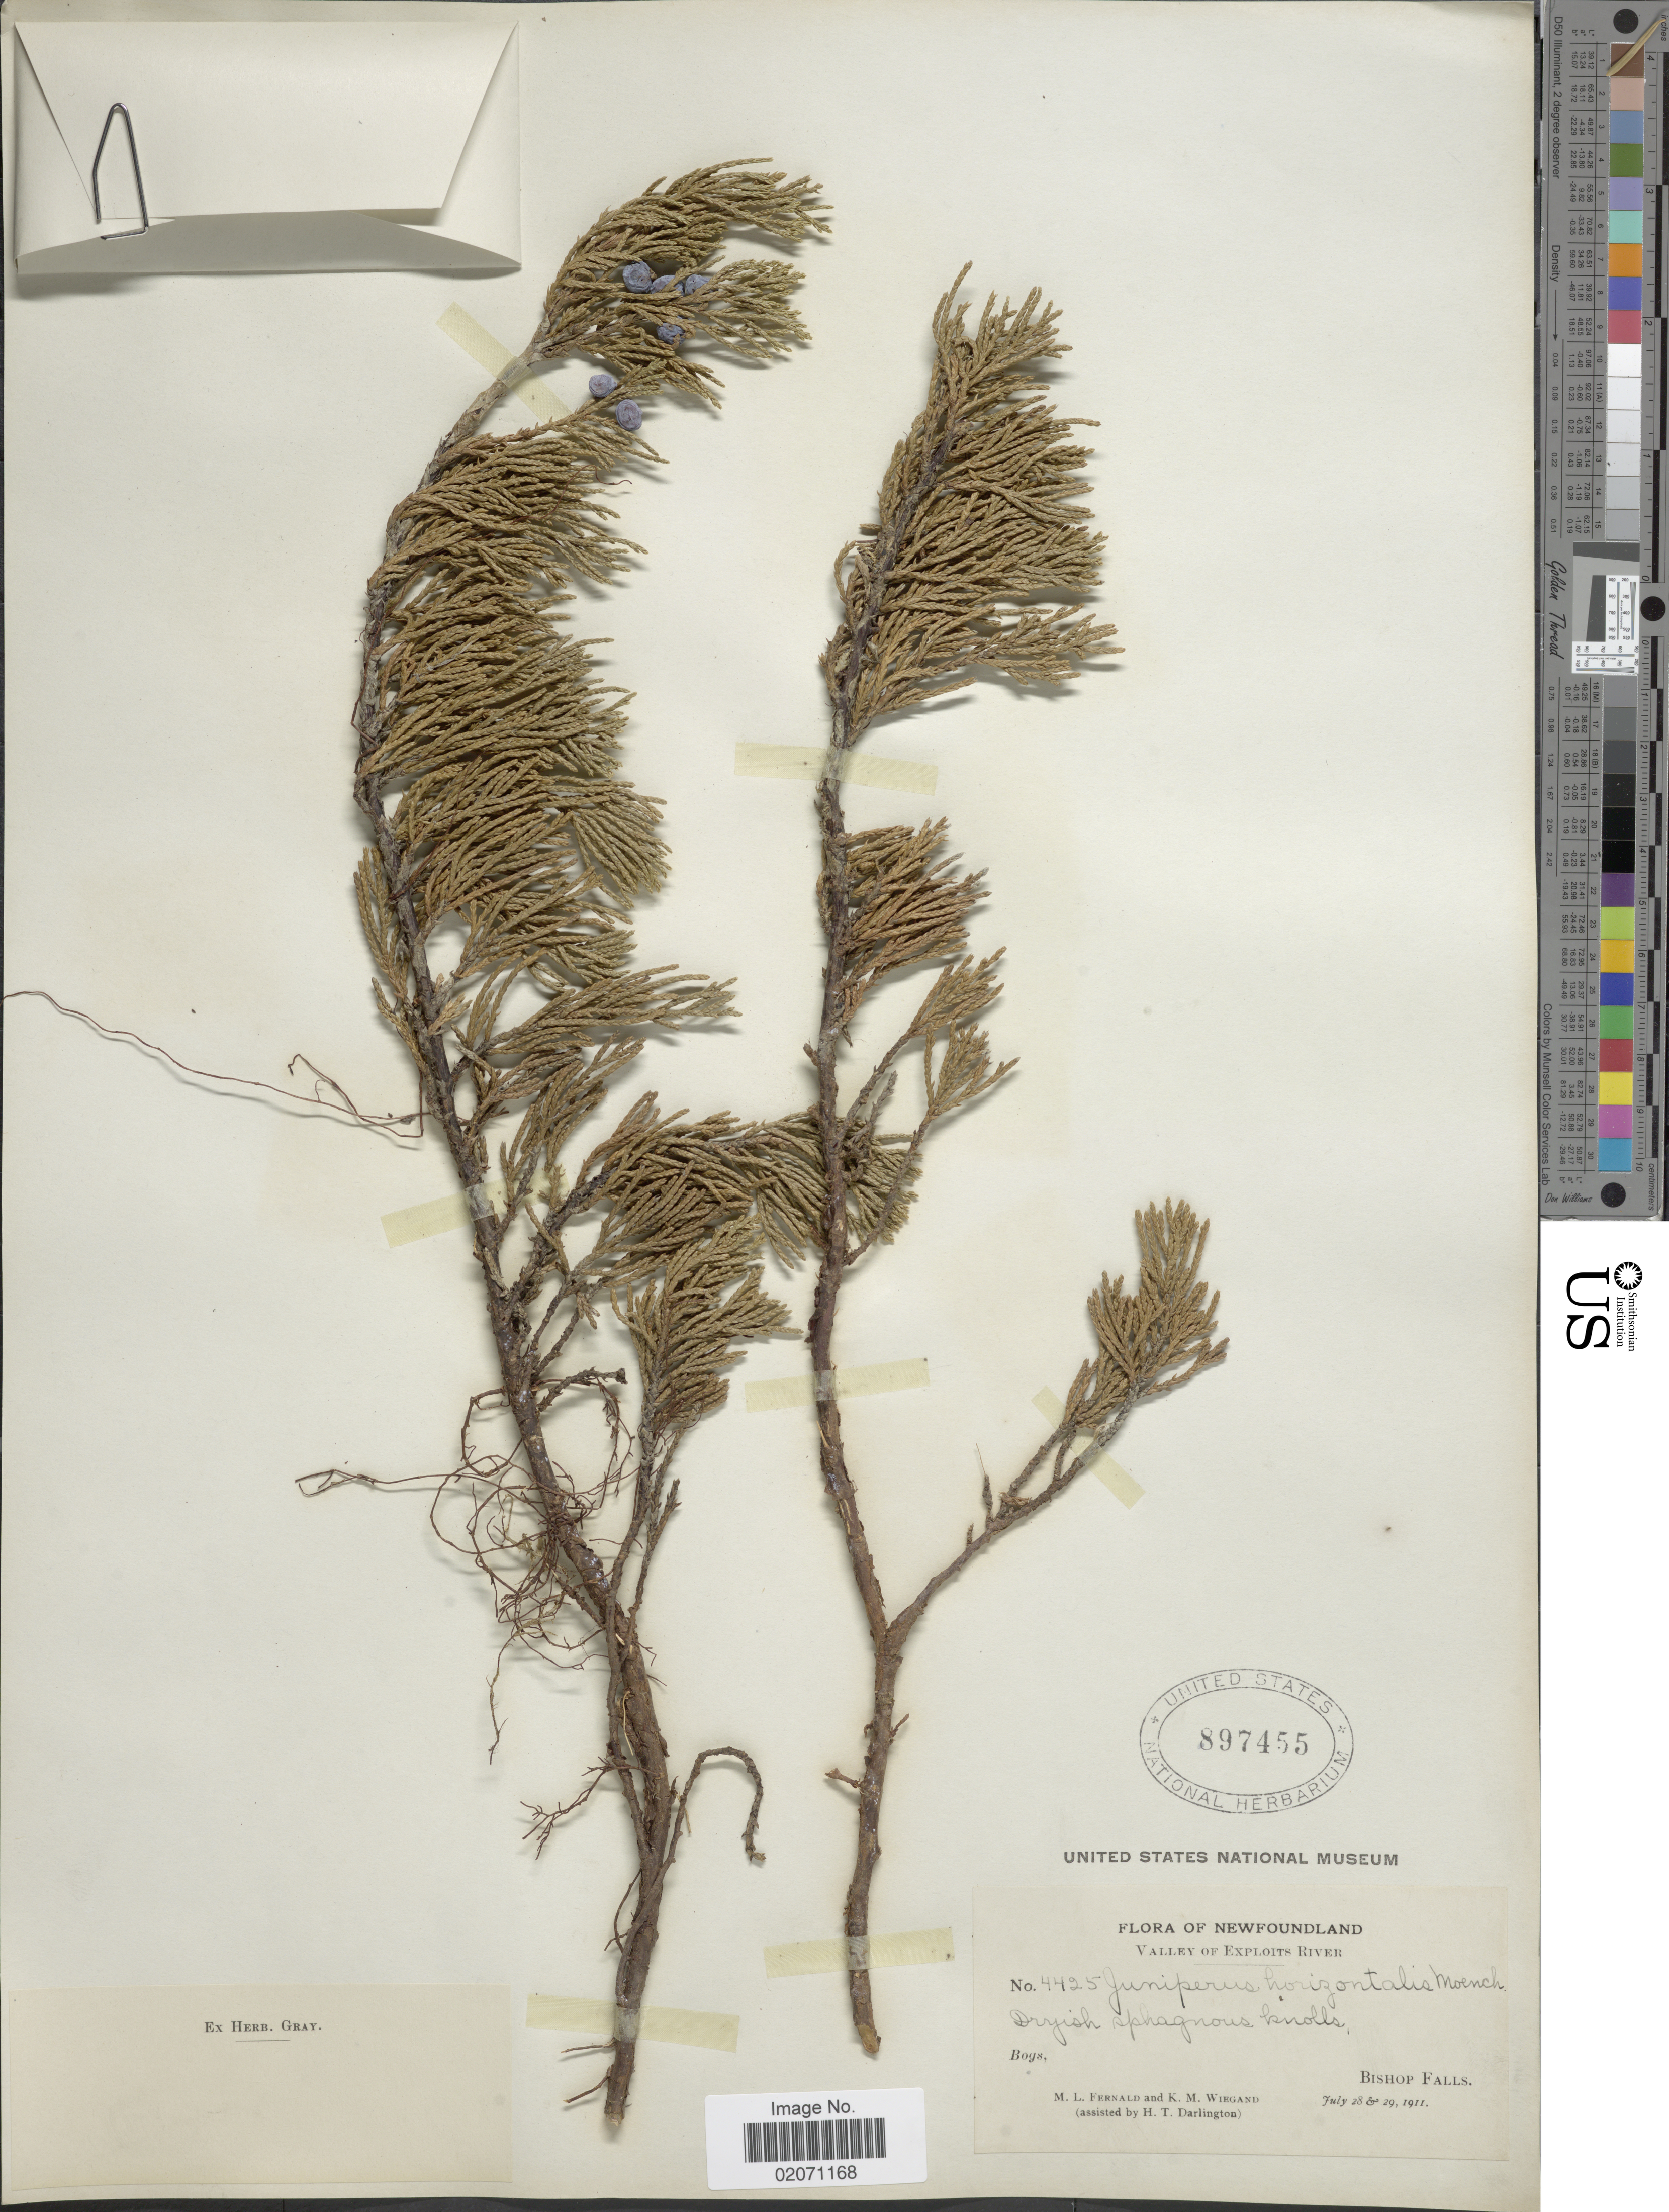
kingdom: Plantae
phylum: Tracheophyta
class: Pinopsida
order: Pinales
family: Cupressaceae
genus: Juniperus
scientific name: Juniperus horizontalis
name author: Moench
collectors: M. L. Fernald, K. M. Wiegand & H. Darlington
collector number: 4425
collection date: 1911-07-28/1911-07-29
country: Canada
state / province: Newfoundland and Labrador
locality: Valley of Exploits River, Bishop Falls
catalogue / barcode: US 897455